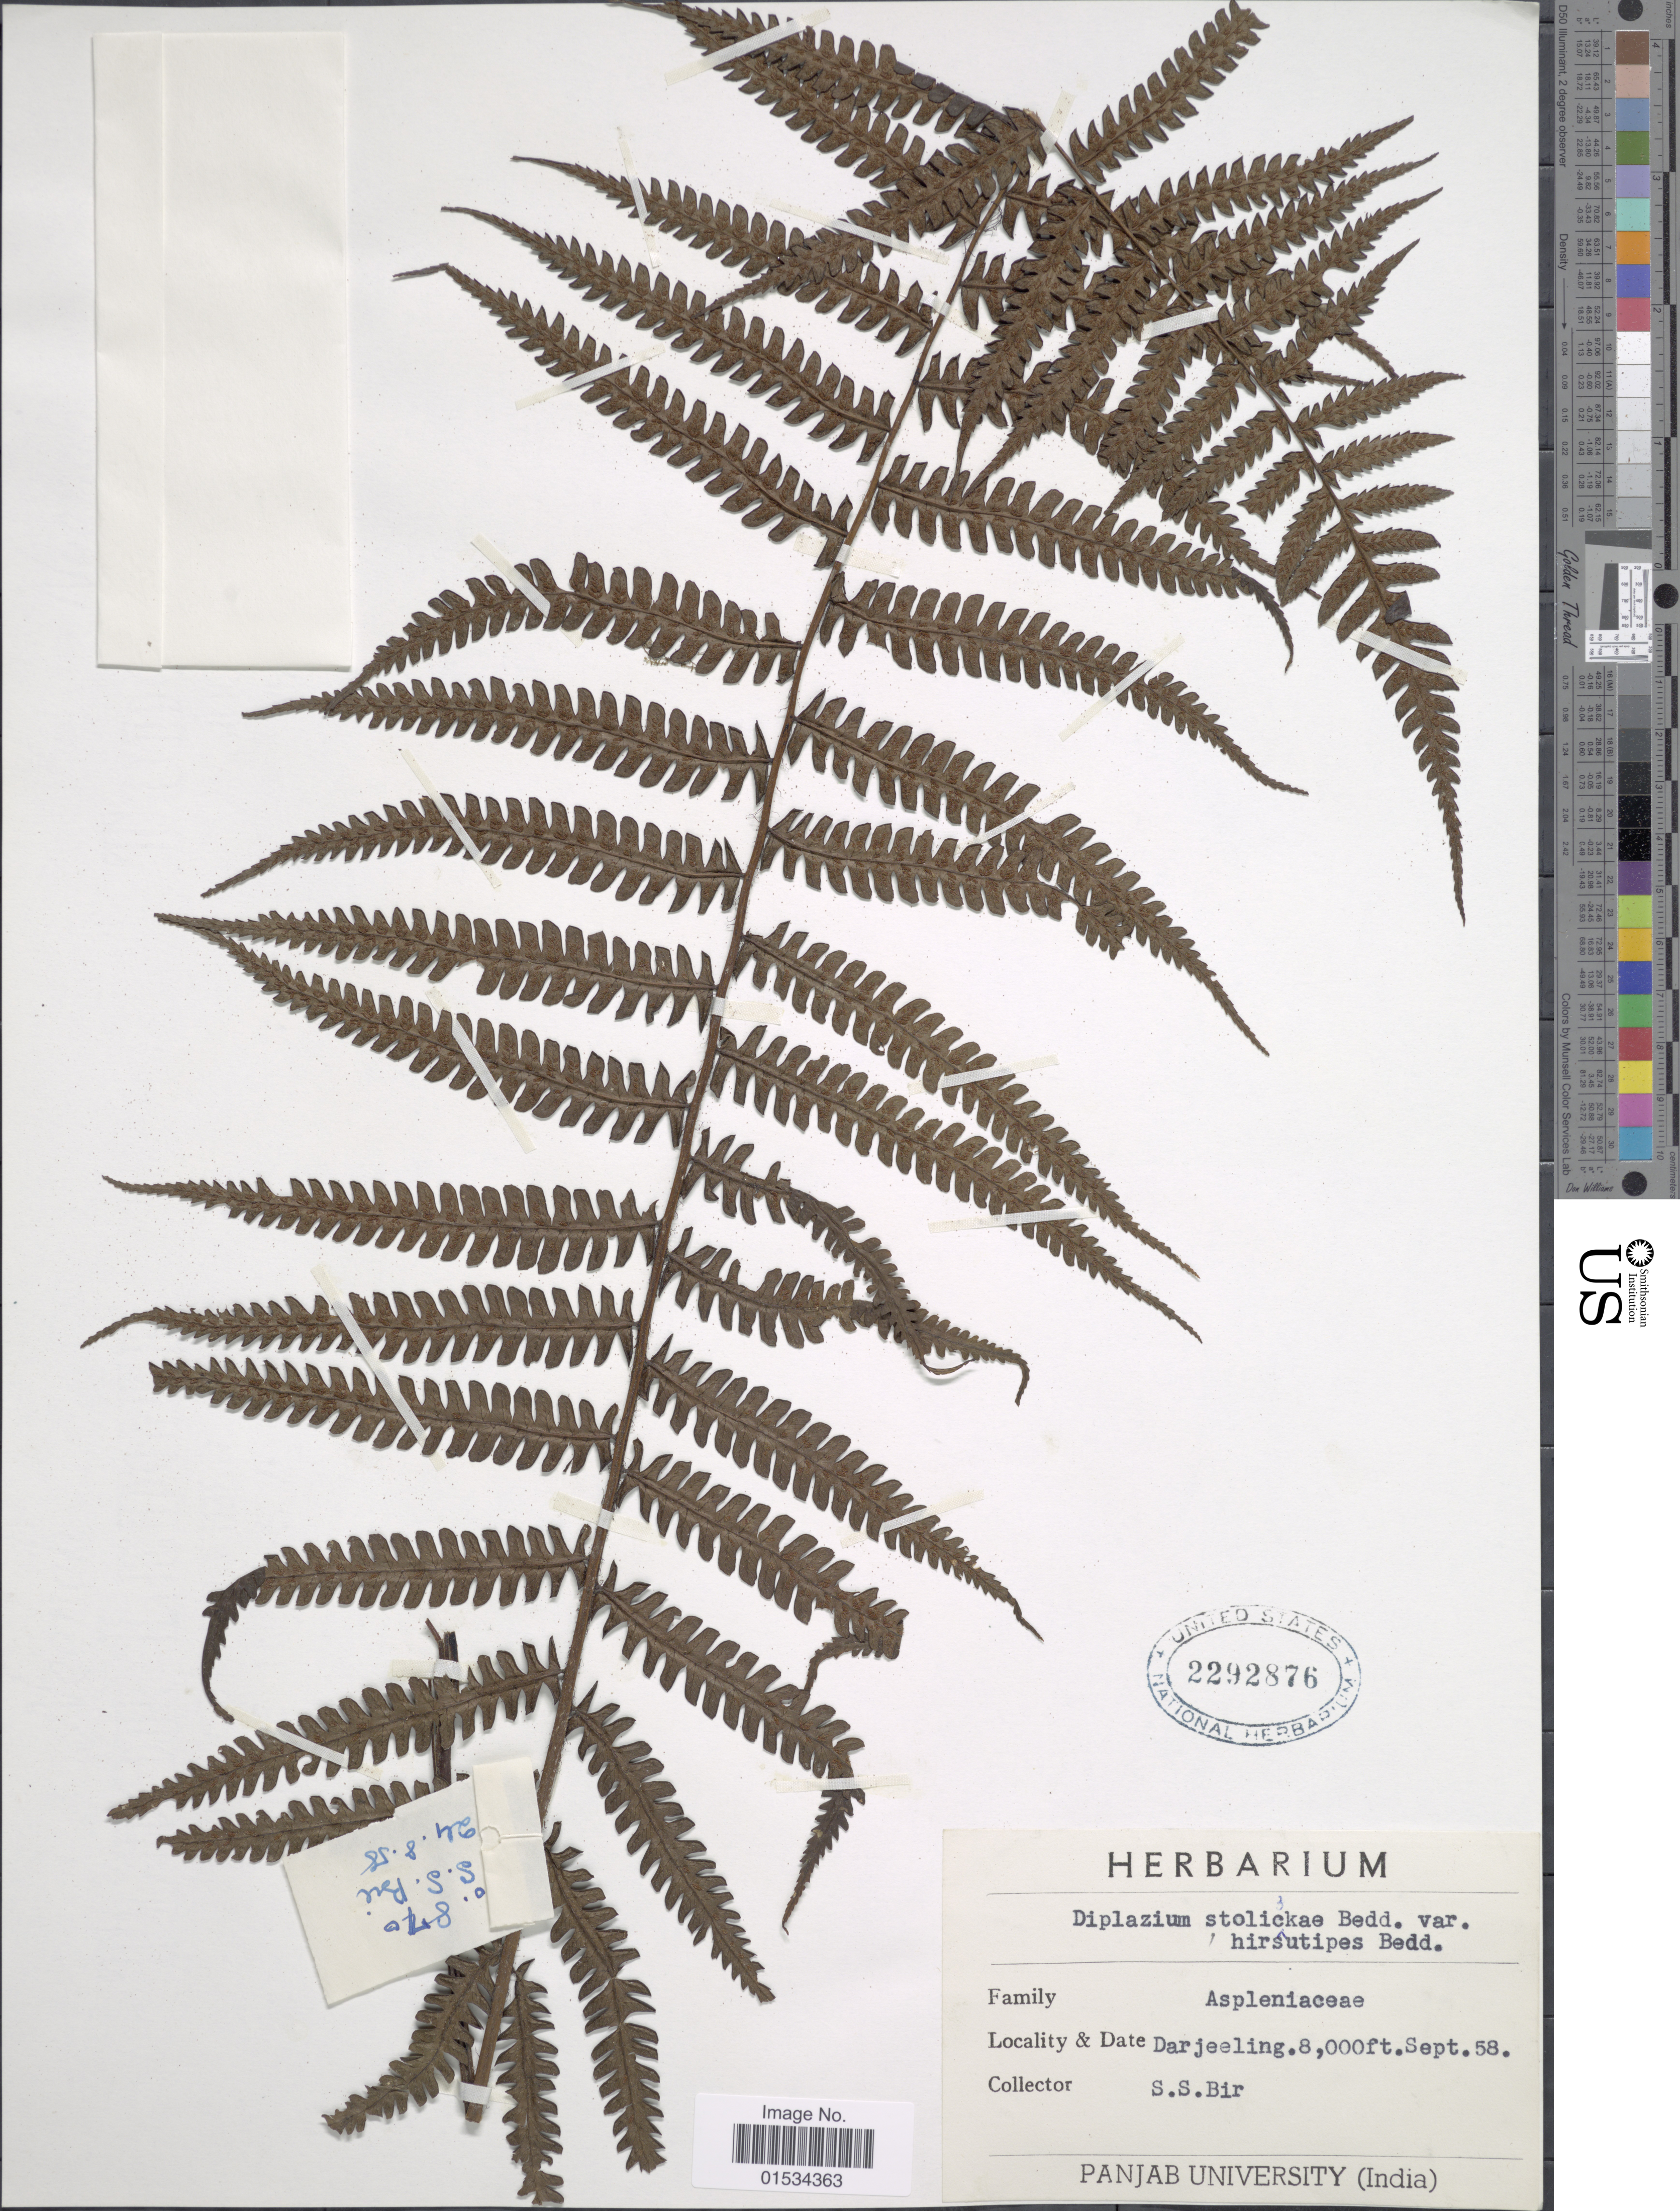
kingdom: Plantae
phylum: Tracheophyta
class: Polypodiopsida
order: Polypodiales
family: Athyriaceae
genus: Diplazium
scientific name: Diplazium stoliczkae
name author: Bedd.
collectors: S. S. Bir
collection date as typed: Transcribed d/m/y: /9/58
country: India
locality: Darjeeling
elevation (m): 2438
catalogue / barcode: US 2292876